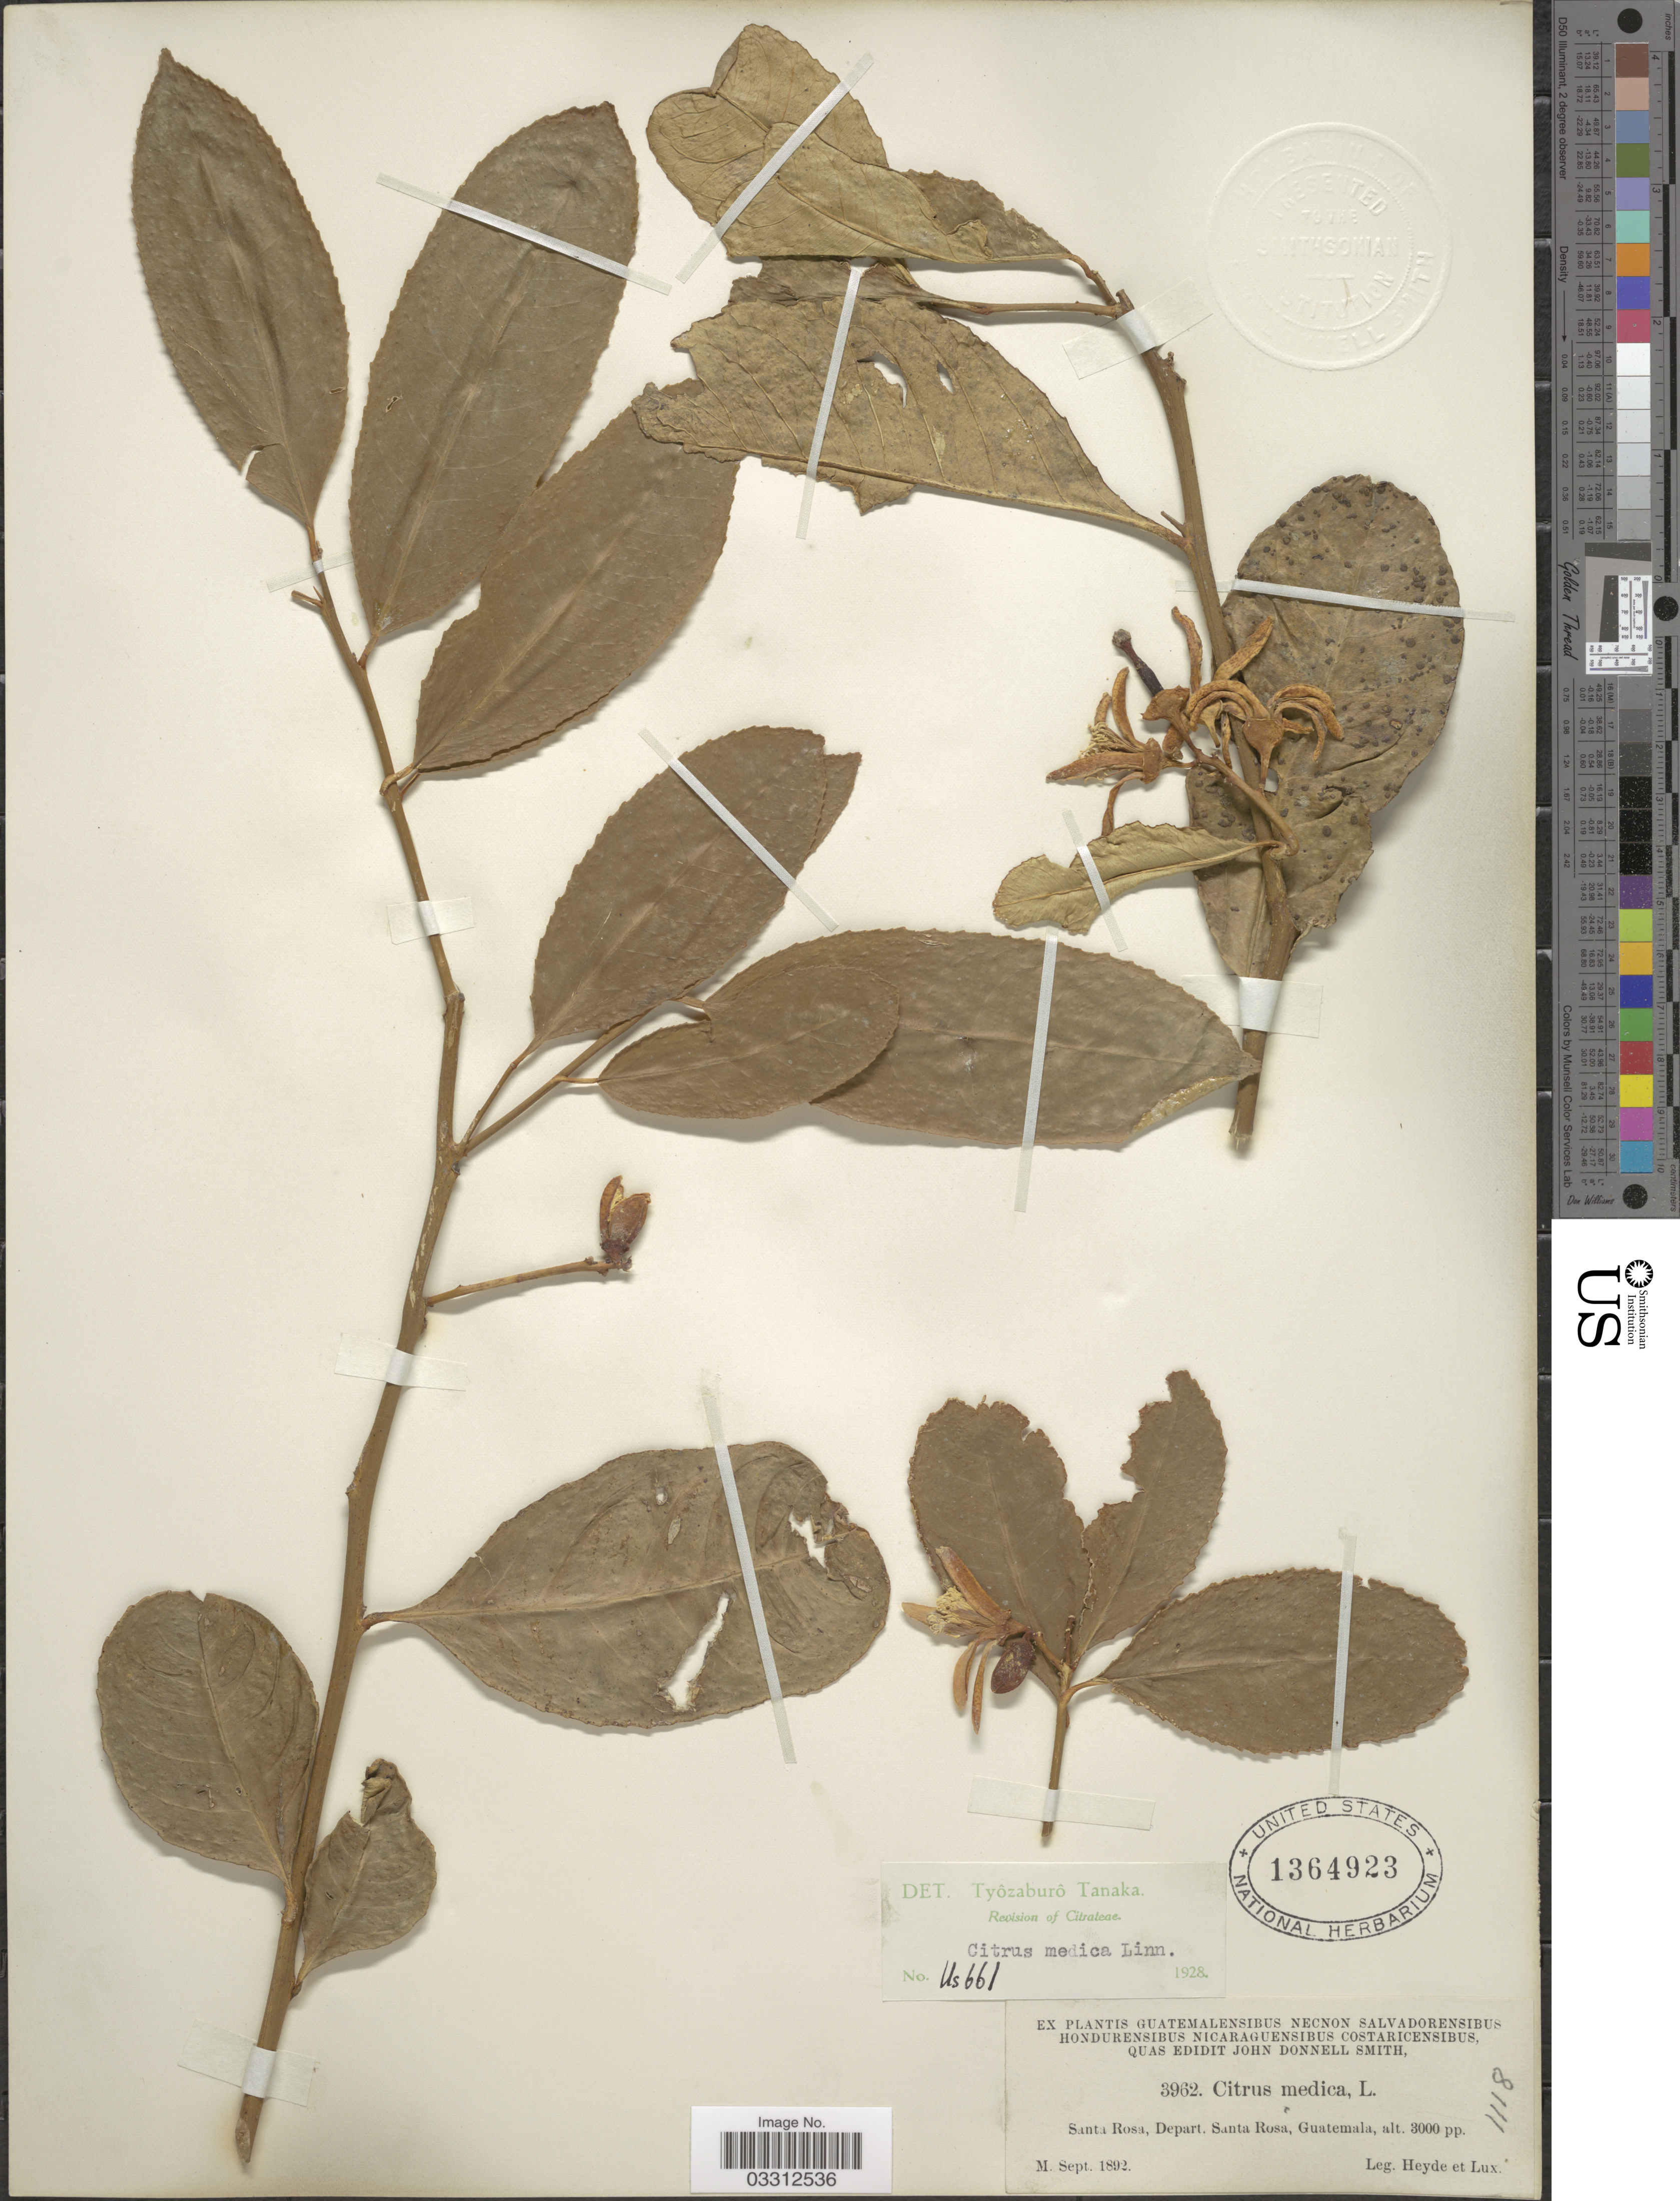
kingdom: Plantae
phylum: Tracheophyta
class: Magnoliopsida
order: Sapindales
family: Rutaceae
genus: Citrus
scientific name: Citrus medica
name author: L.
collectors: Heyde & Lux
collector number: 3962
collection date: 1892-09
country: Guatemala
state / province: Santa Rosa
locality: Depart. Santa Rosa.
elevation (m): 914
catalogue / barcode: US 1364923